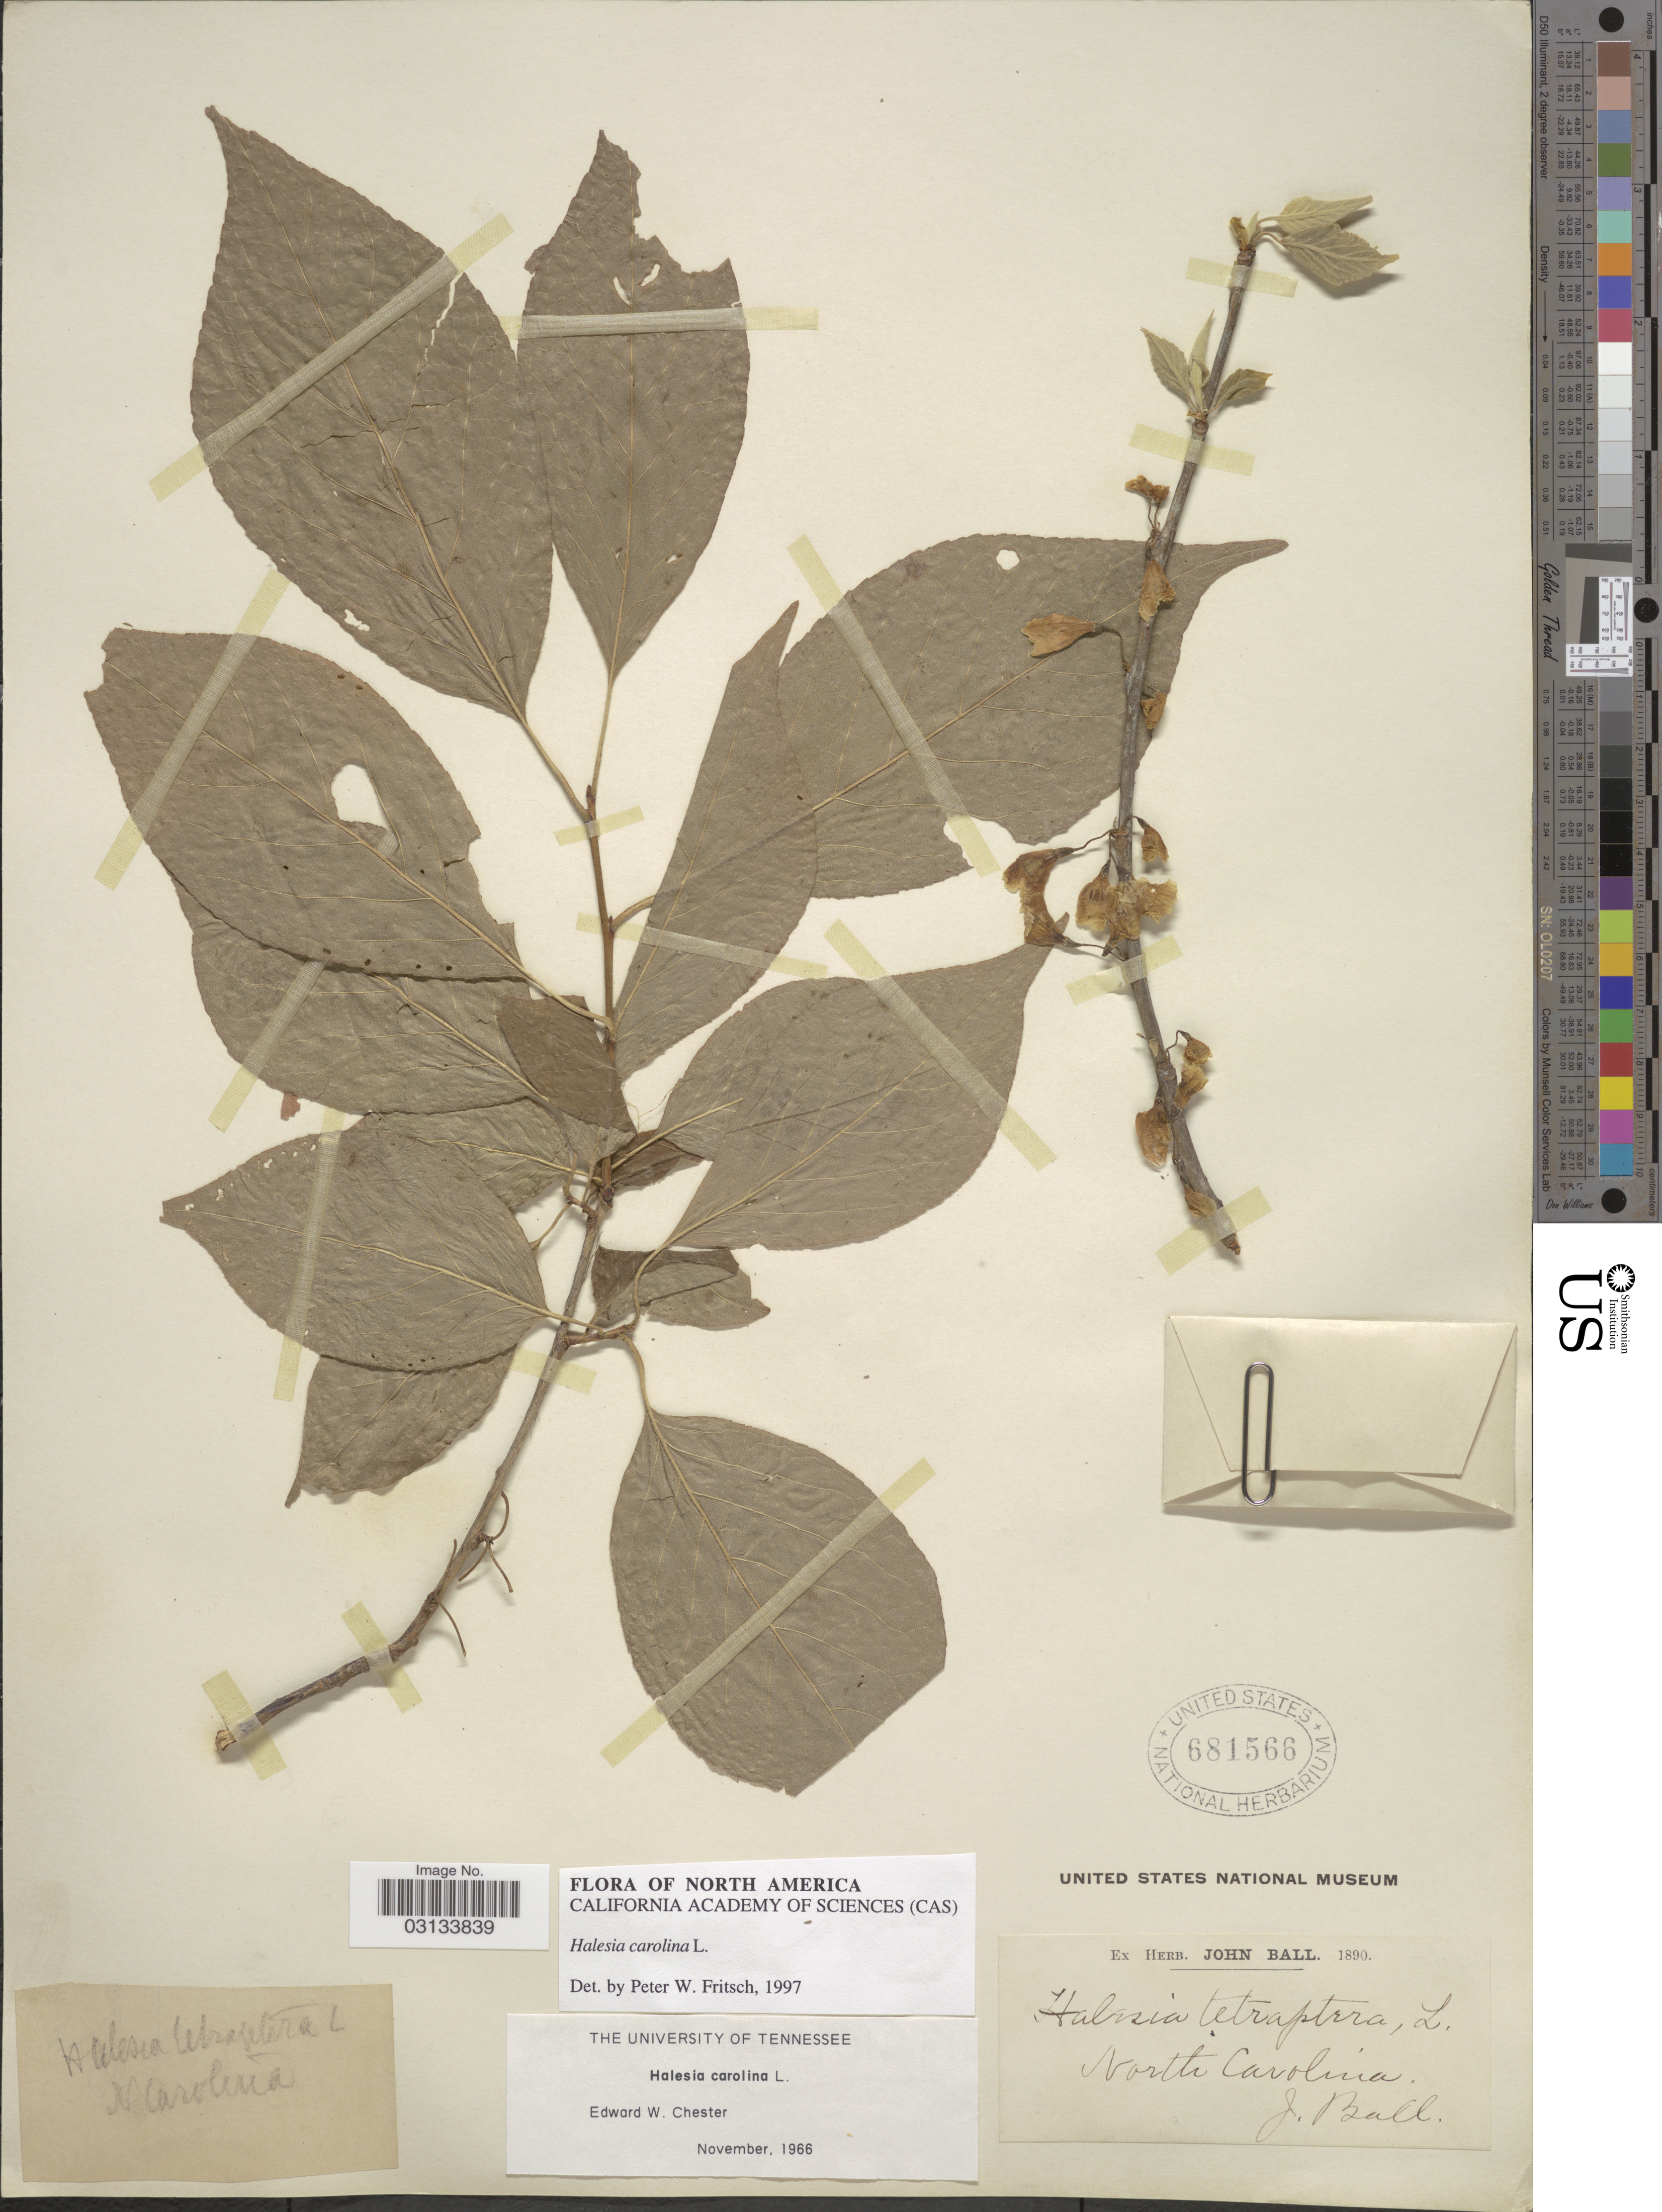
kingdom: Plantae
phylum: Tracheophyta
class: Magnoliopsida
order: Ericales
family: Styracaceae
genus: Halesia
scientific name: Halesia carolina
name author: L.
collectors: J. Ball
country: United States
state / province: North Carolina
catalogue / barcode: US 681566